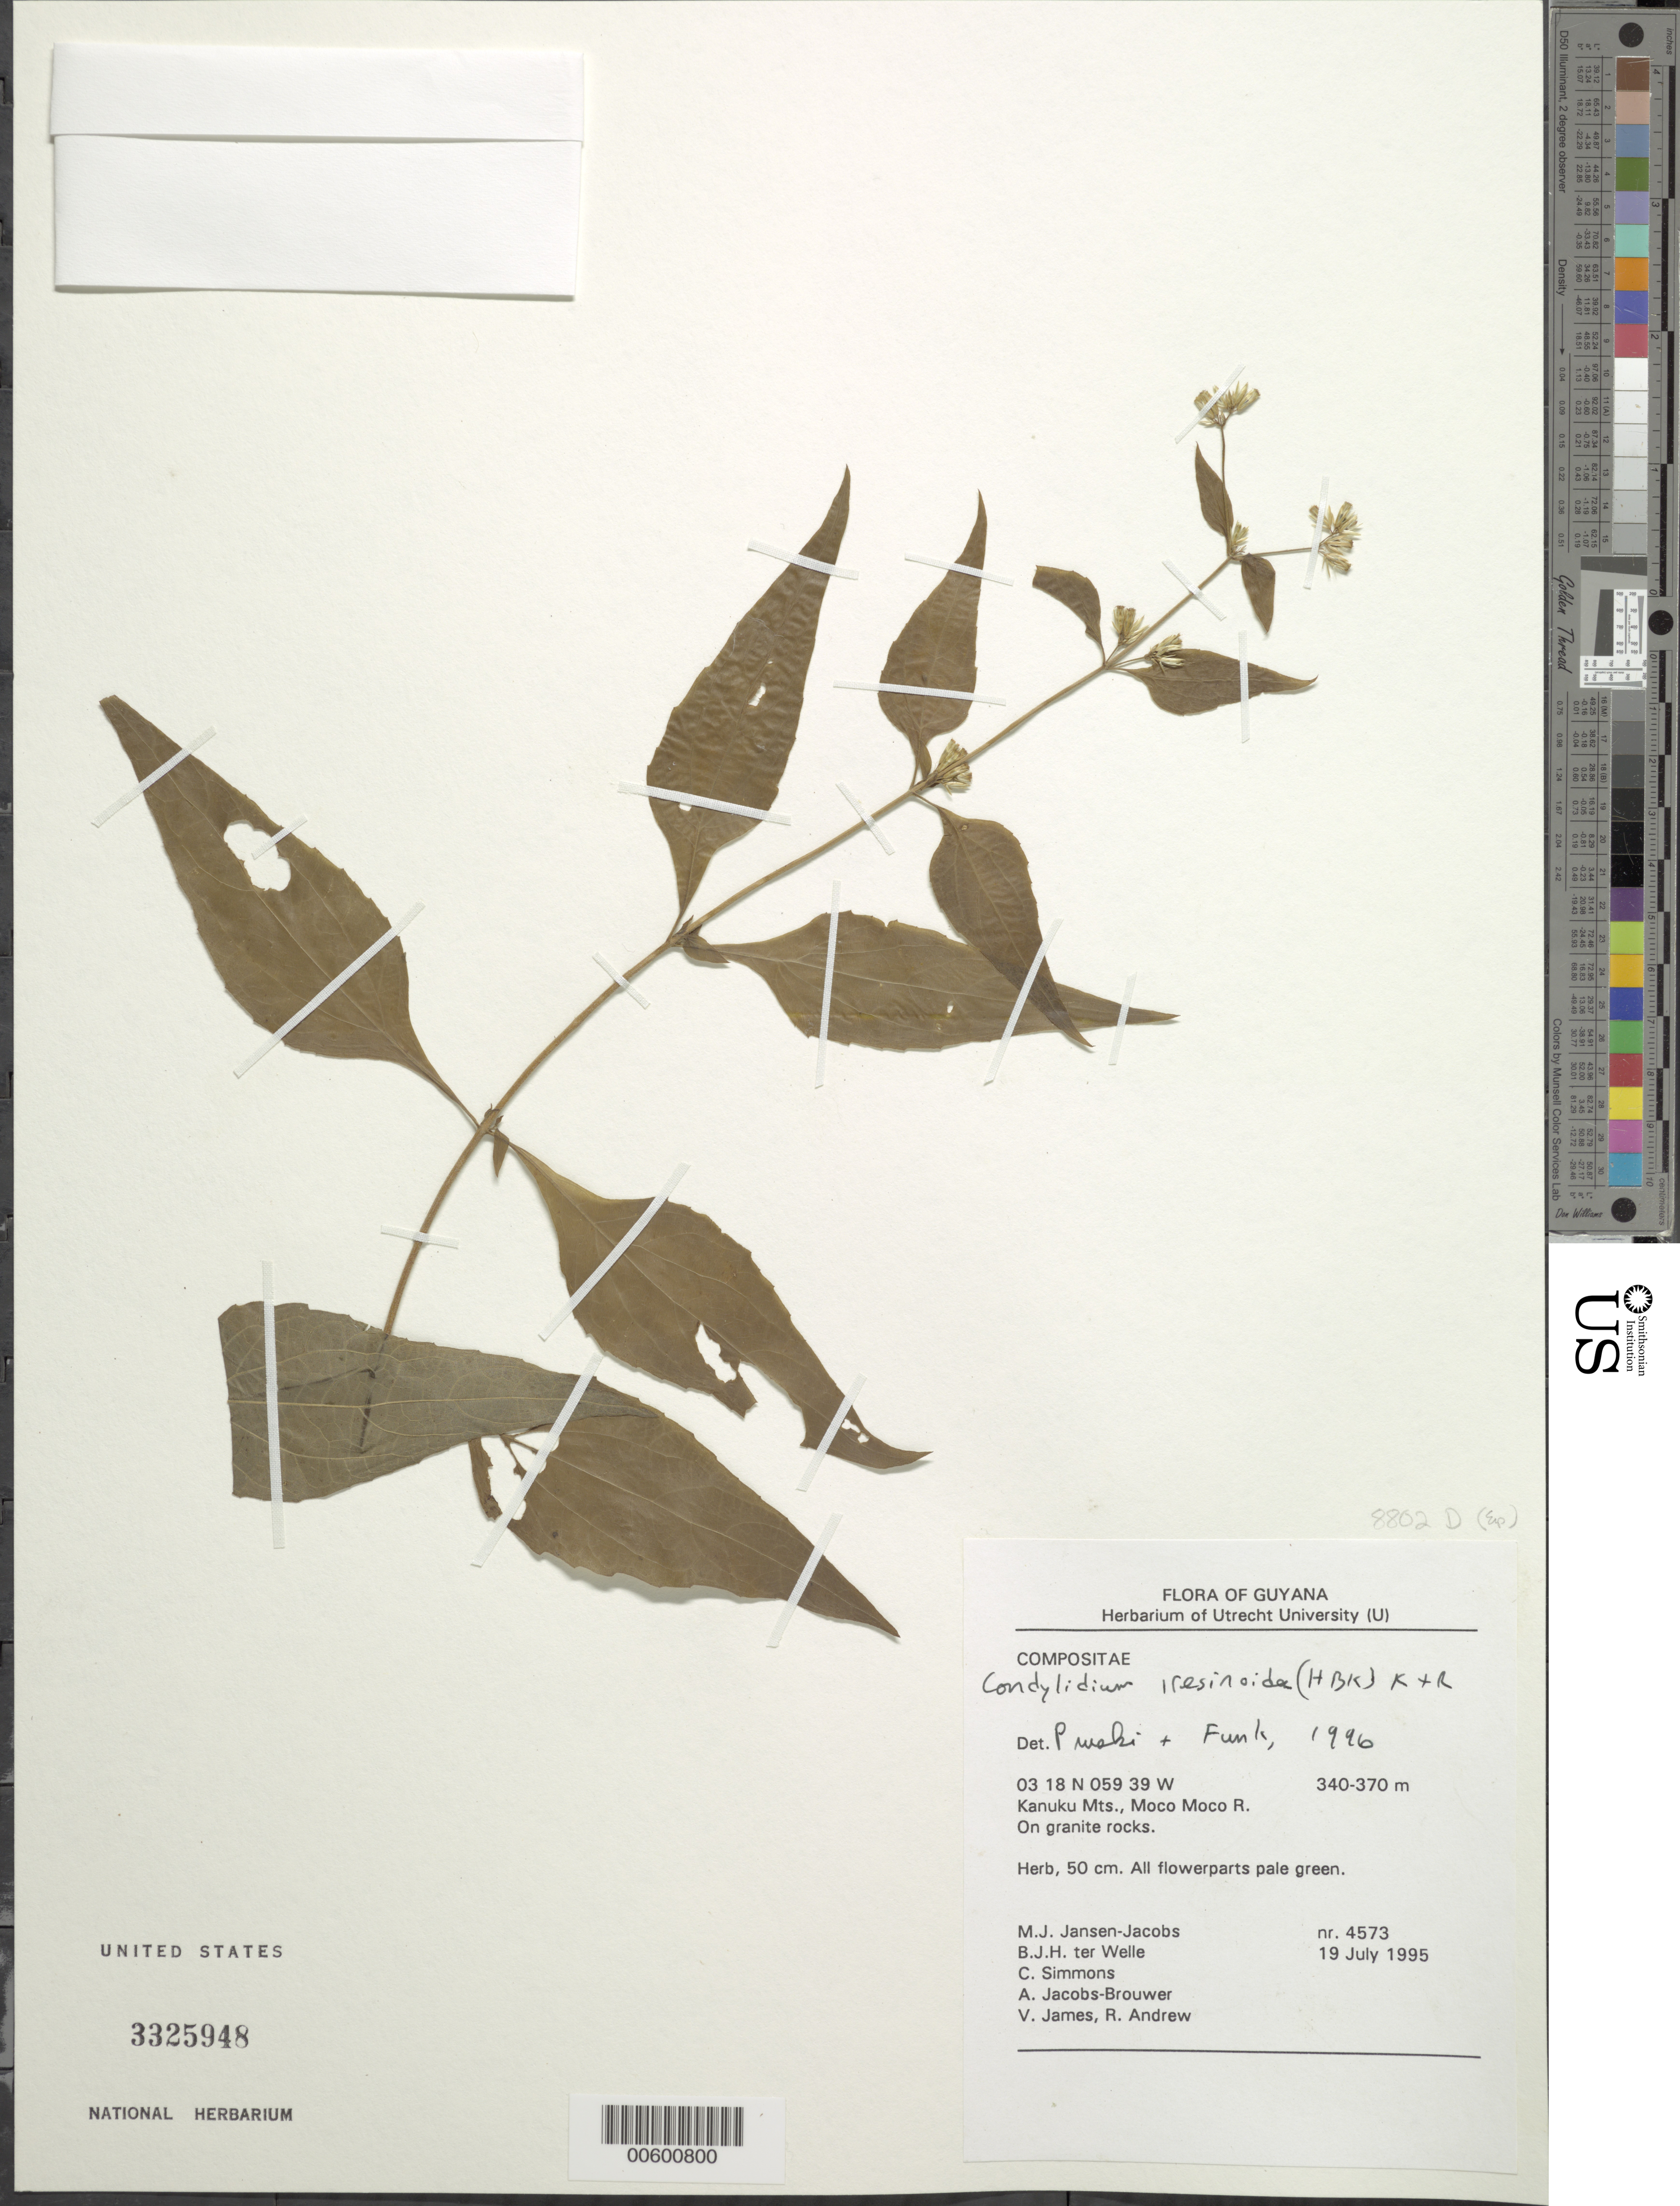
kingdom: Plantae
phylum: Tracheophyta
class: Magnoliopsida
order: Asterales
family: Asteraceae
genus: Condylidium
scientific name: Condylidium iresinoides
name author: (Kunth) R.M. King & H. Rob.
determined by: Pruski, J. F.; Funk, V. A.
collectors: M. J. Jansen-Jacobs, B. Welle, C. Simmons, A. Jacobs-Brouwer, V. James & R. Andrew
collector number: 4573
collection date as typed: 19-Jul-95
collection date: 1995-07-19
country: Guyana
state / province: U. Takutu-U. Essequibo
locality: Moco Moco River, Kanuku Mts.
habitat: Granite rocks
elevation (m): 340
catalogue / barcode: US 3325948